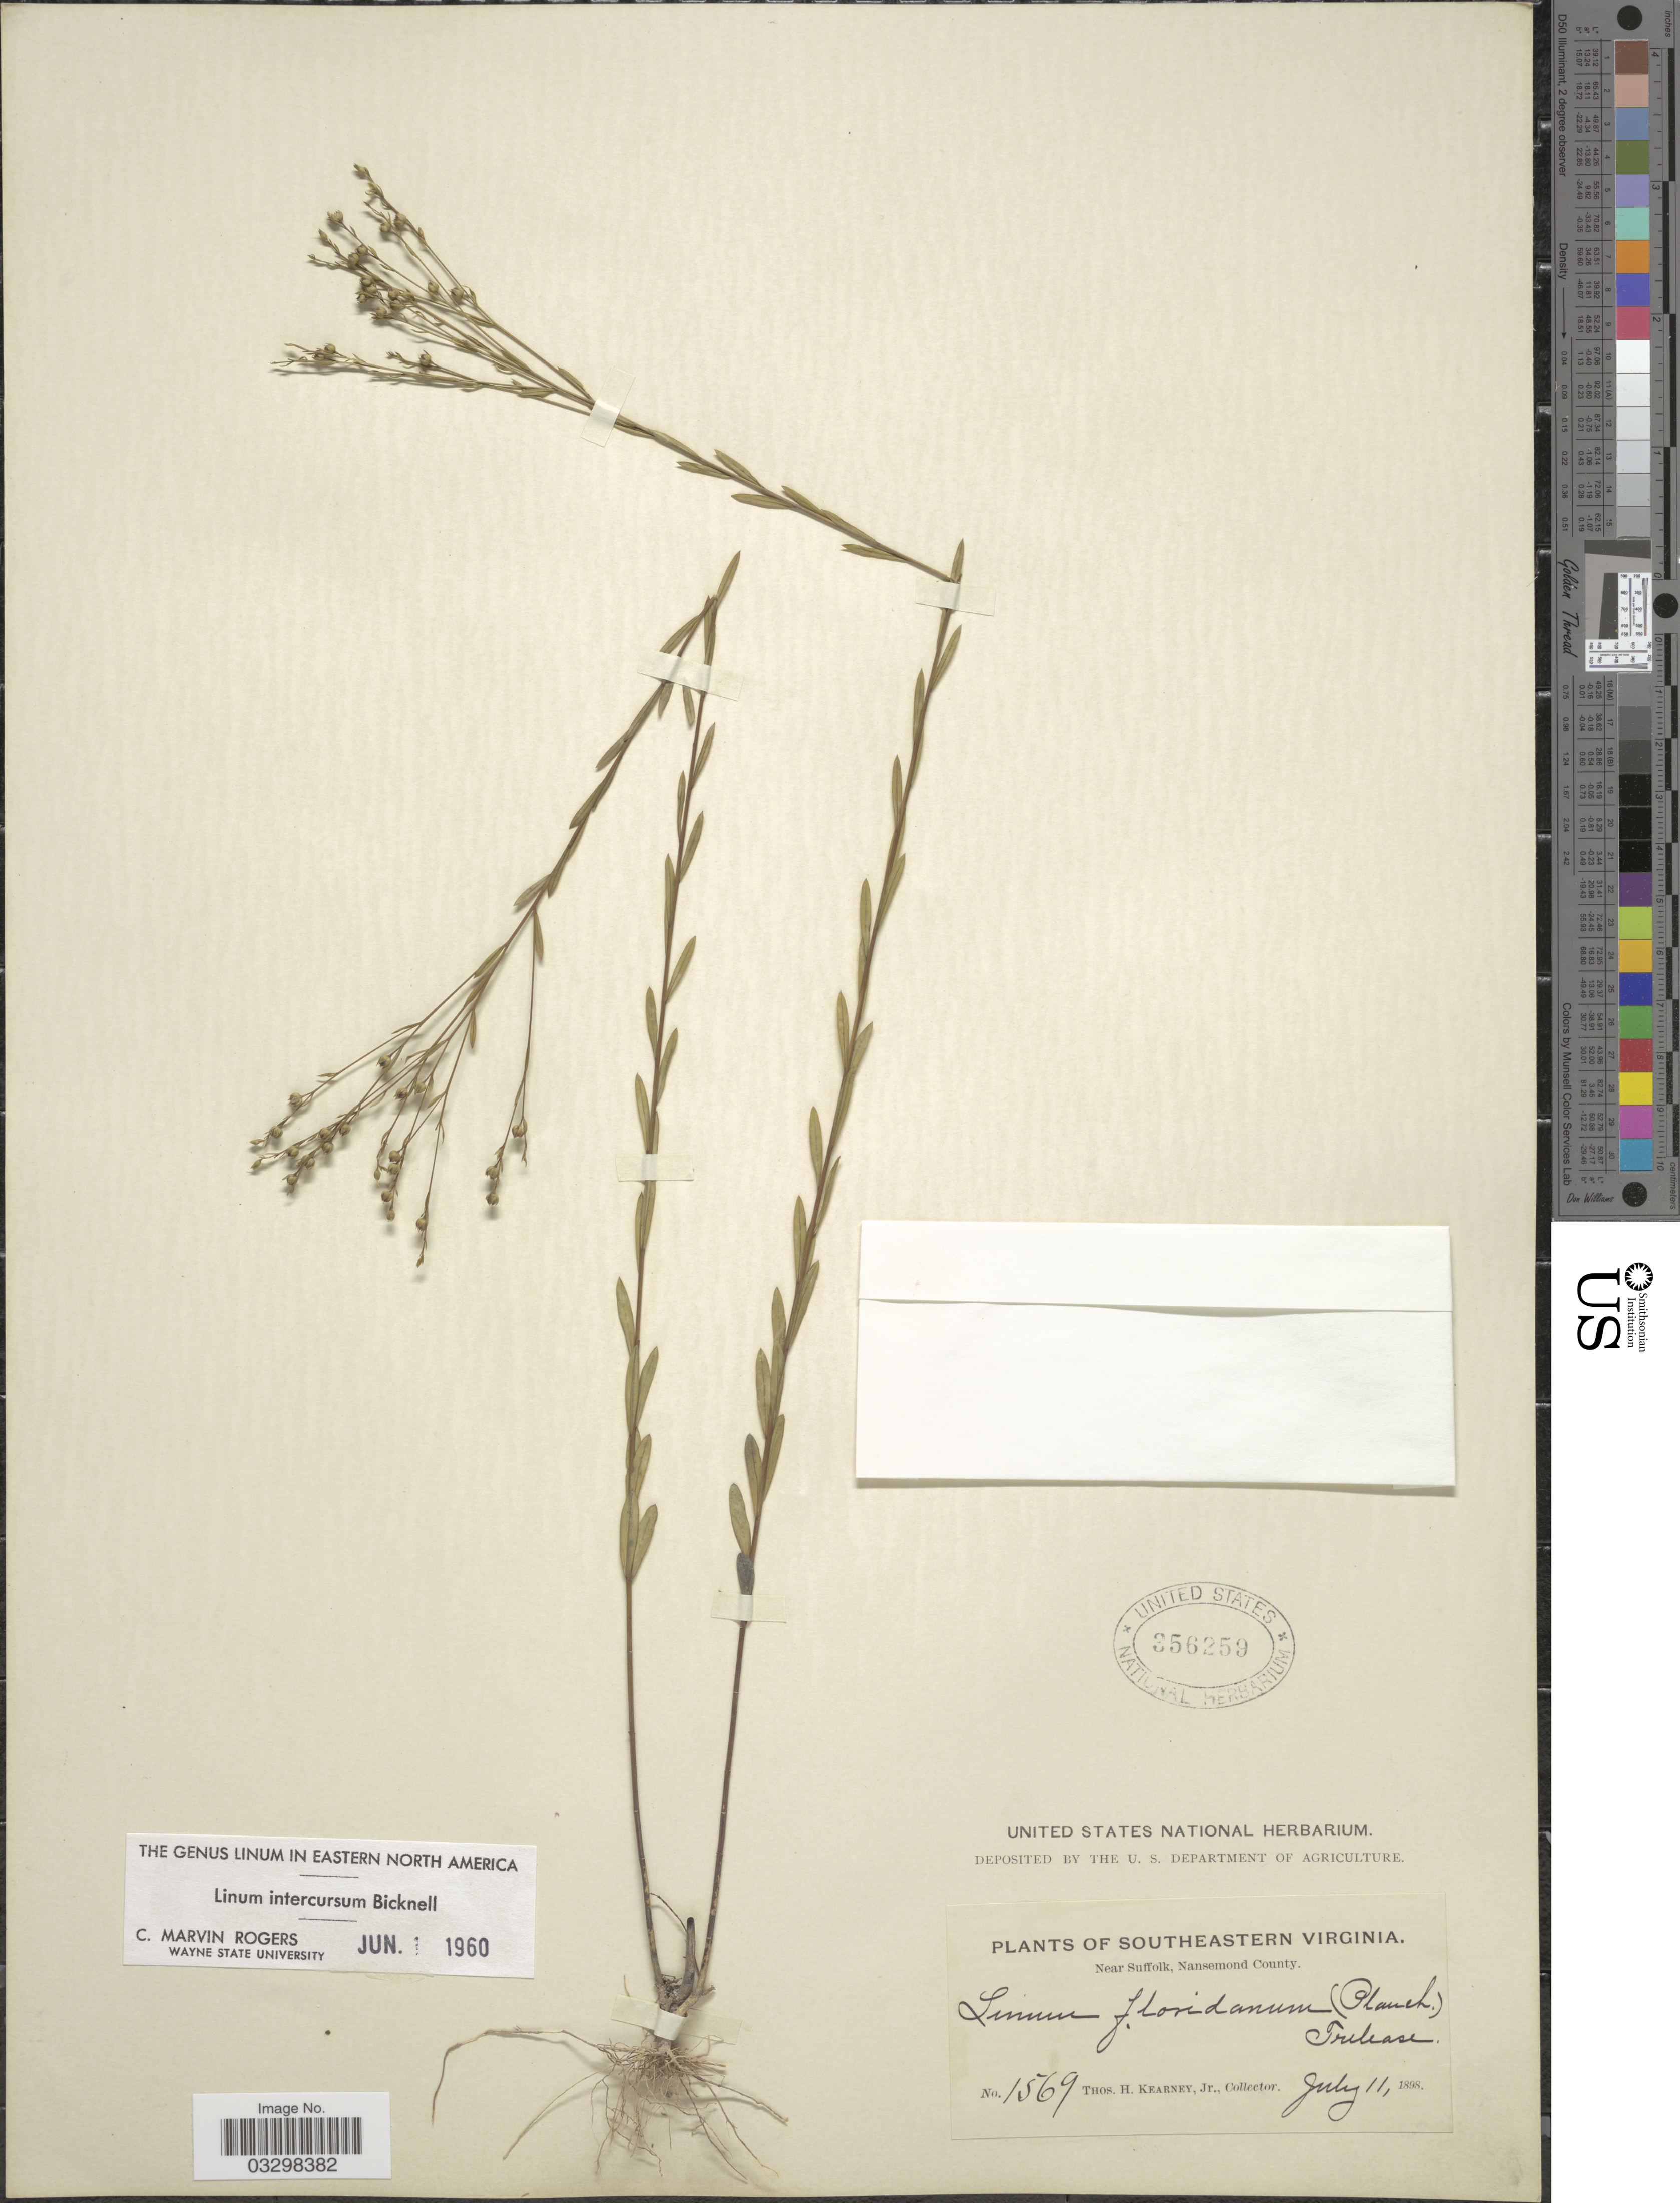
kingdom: Plantae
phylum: Tracheophyta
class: Magnoliopsida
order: Malpighiales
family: Linaceae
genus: Linum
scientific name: Linum intercursum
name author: E.P. Bicknell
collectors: T. H. Kearney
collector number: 1569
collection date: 1898-07-11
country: United States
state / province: Virginia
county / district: City of Suffolk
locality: Southeastern Virginia. Near Suffolk, Nansemond County.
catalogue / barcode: US 356259